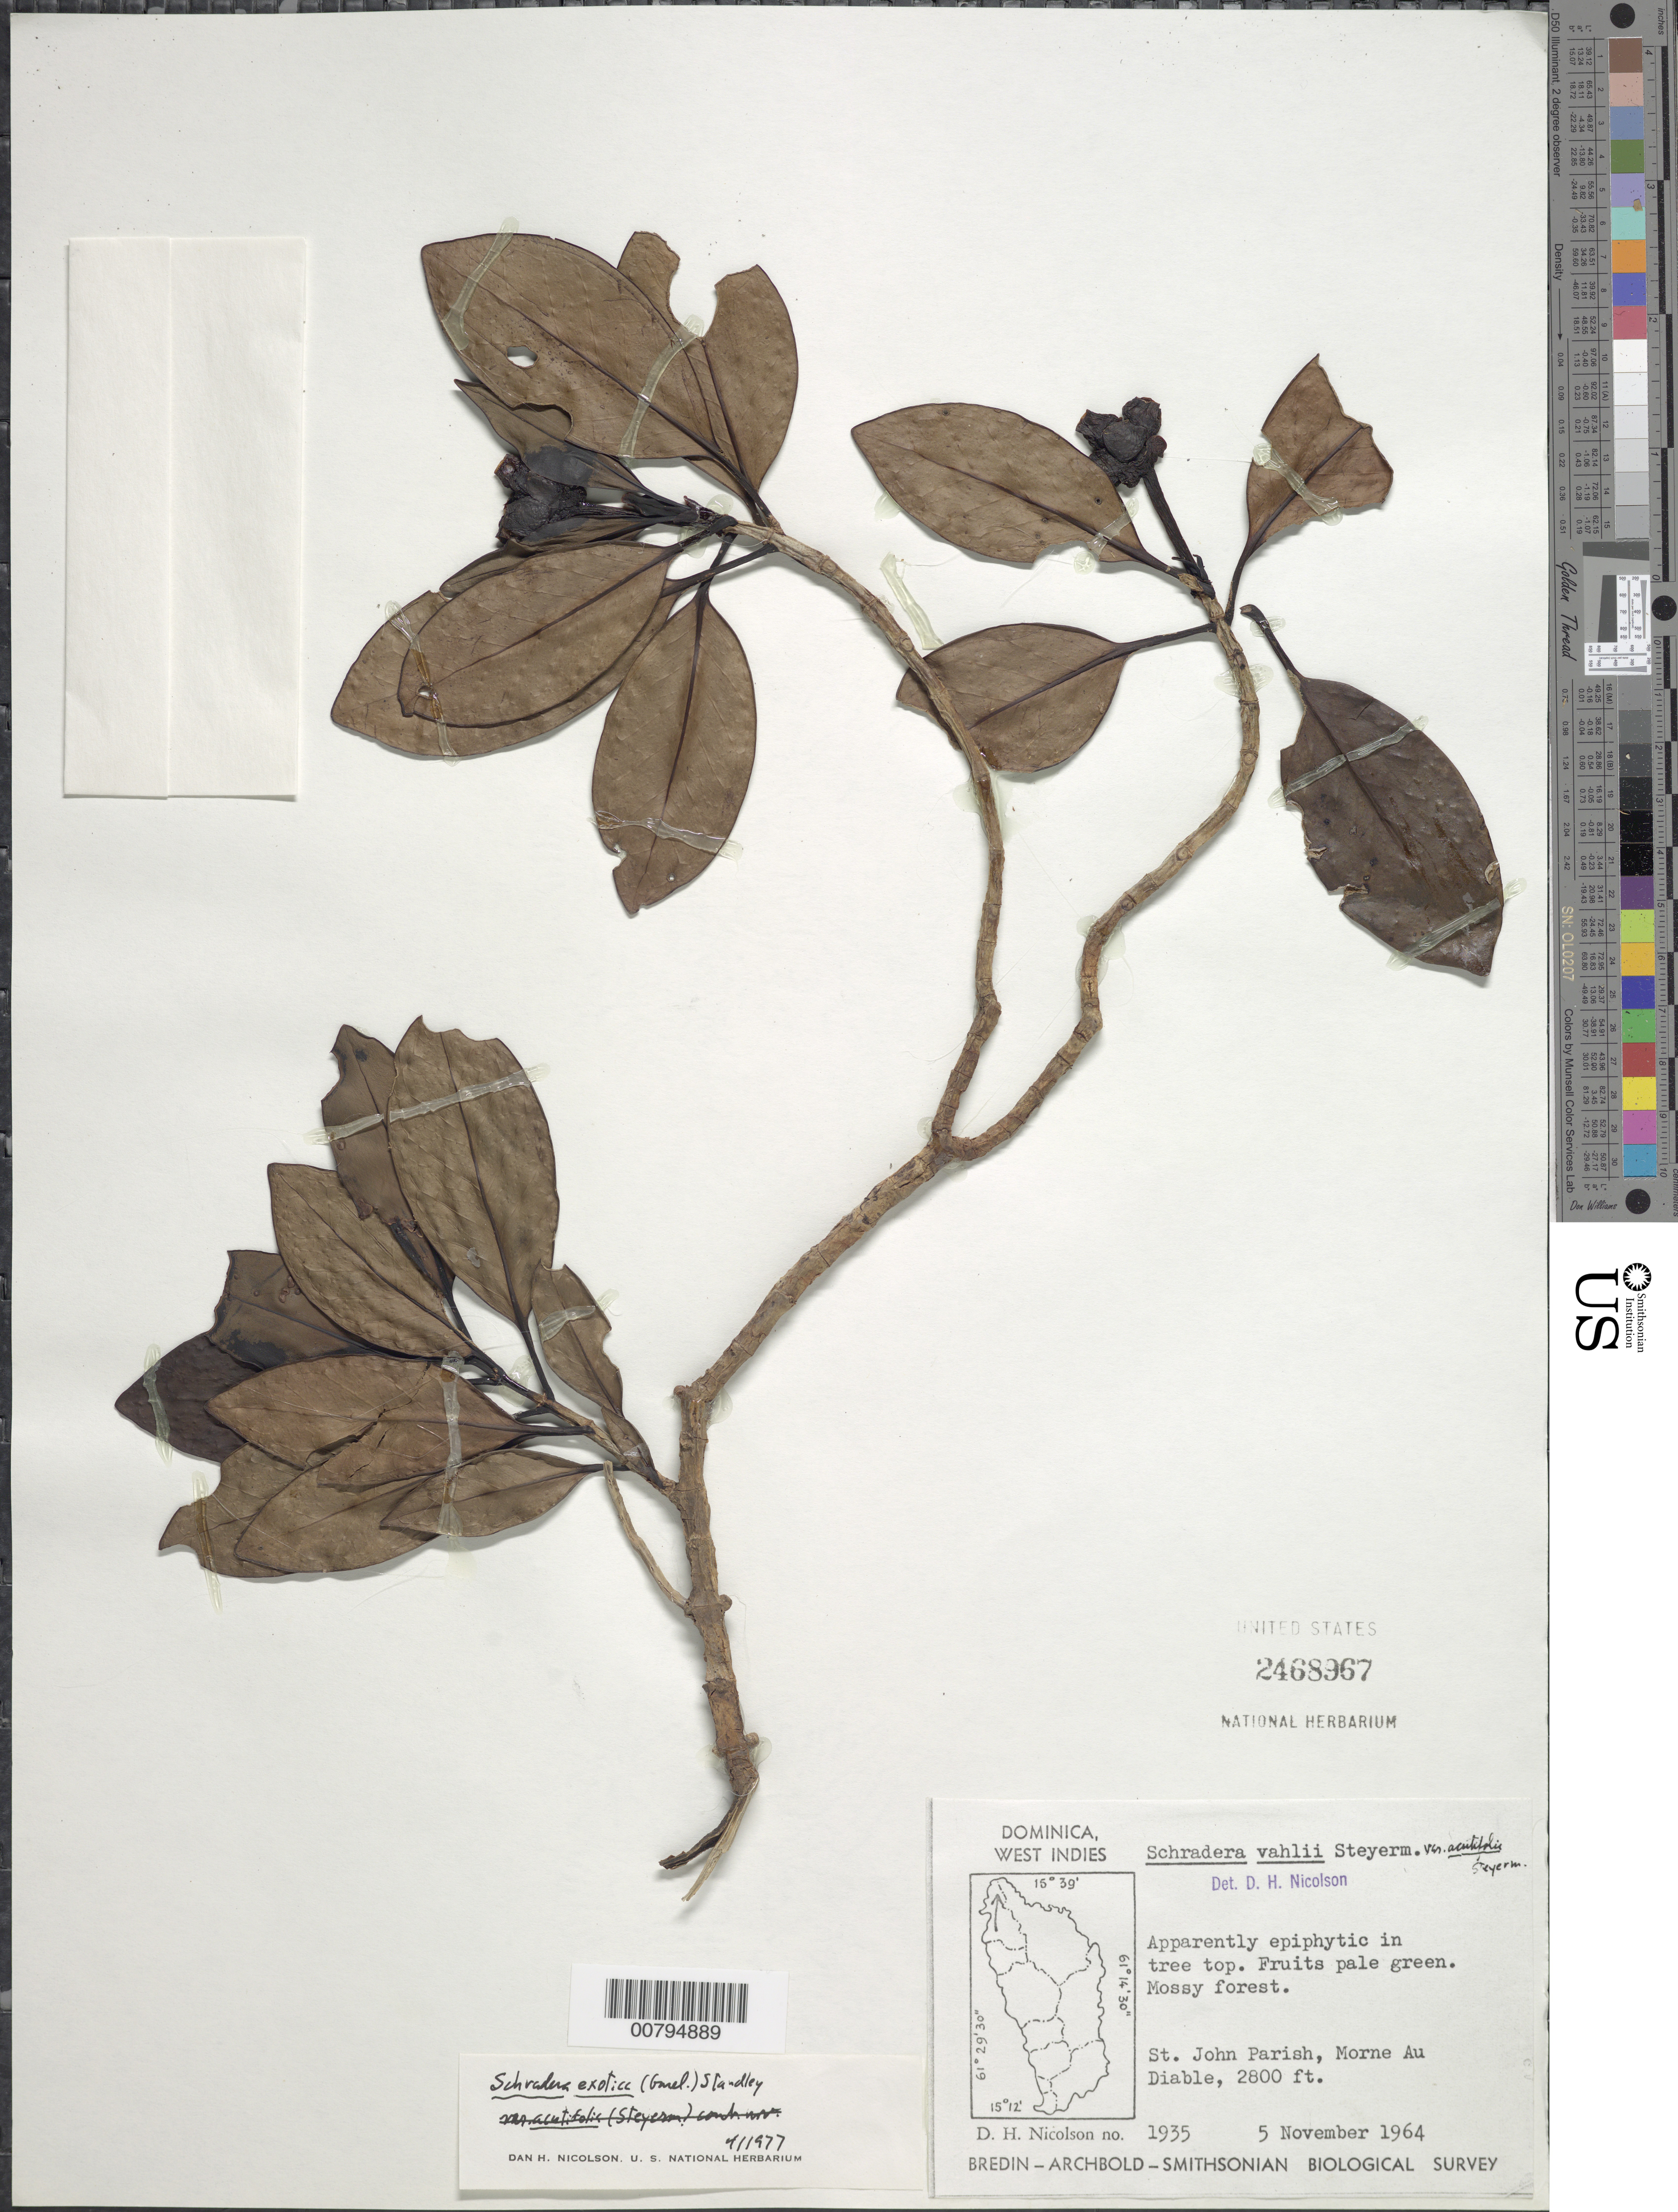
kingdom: Plantae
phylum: Tracheophyta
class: Magnoliopsida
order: Gentianales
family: Rubiaceae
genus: Schradera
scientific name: Schradera exotica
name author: (J.F. Gmel.) Standl.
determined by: Nicolson, Dan H.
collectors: D. H. Nicolson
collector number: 1935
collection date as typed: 05 Nov 1964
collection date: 1964-11-05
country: Dominica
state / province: St. John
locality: Morne Au Diable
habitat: On tree top, in mossy forest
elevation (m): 853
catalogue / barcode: US 2468967